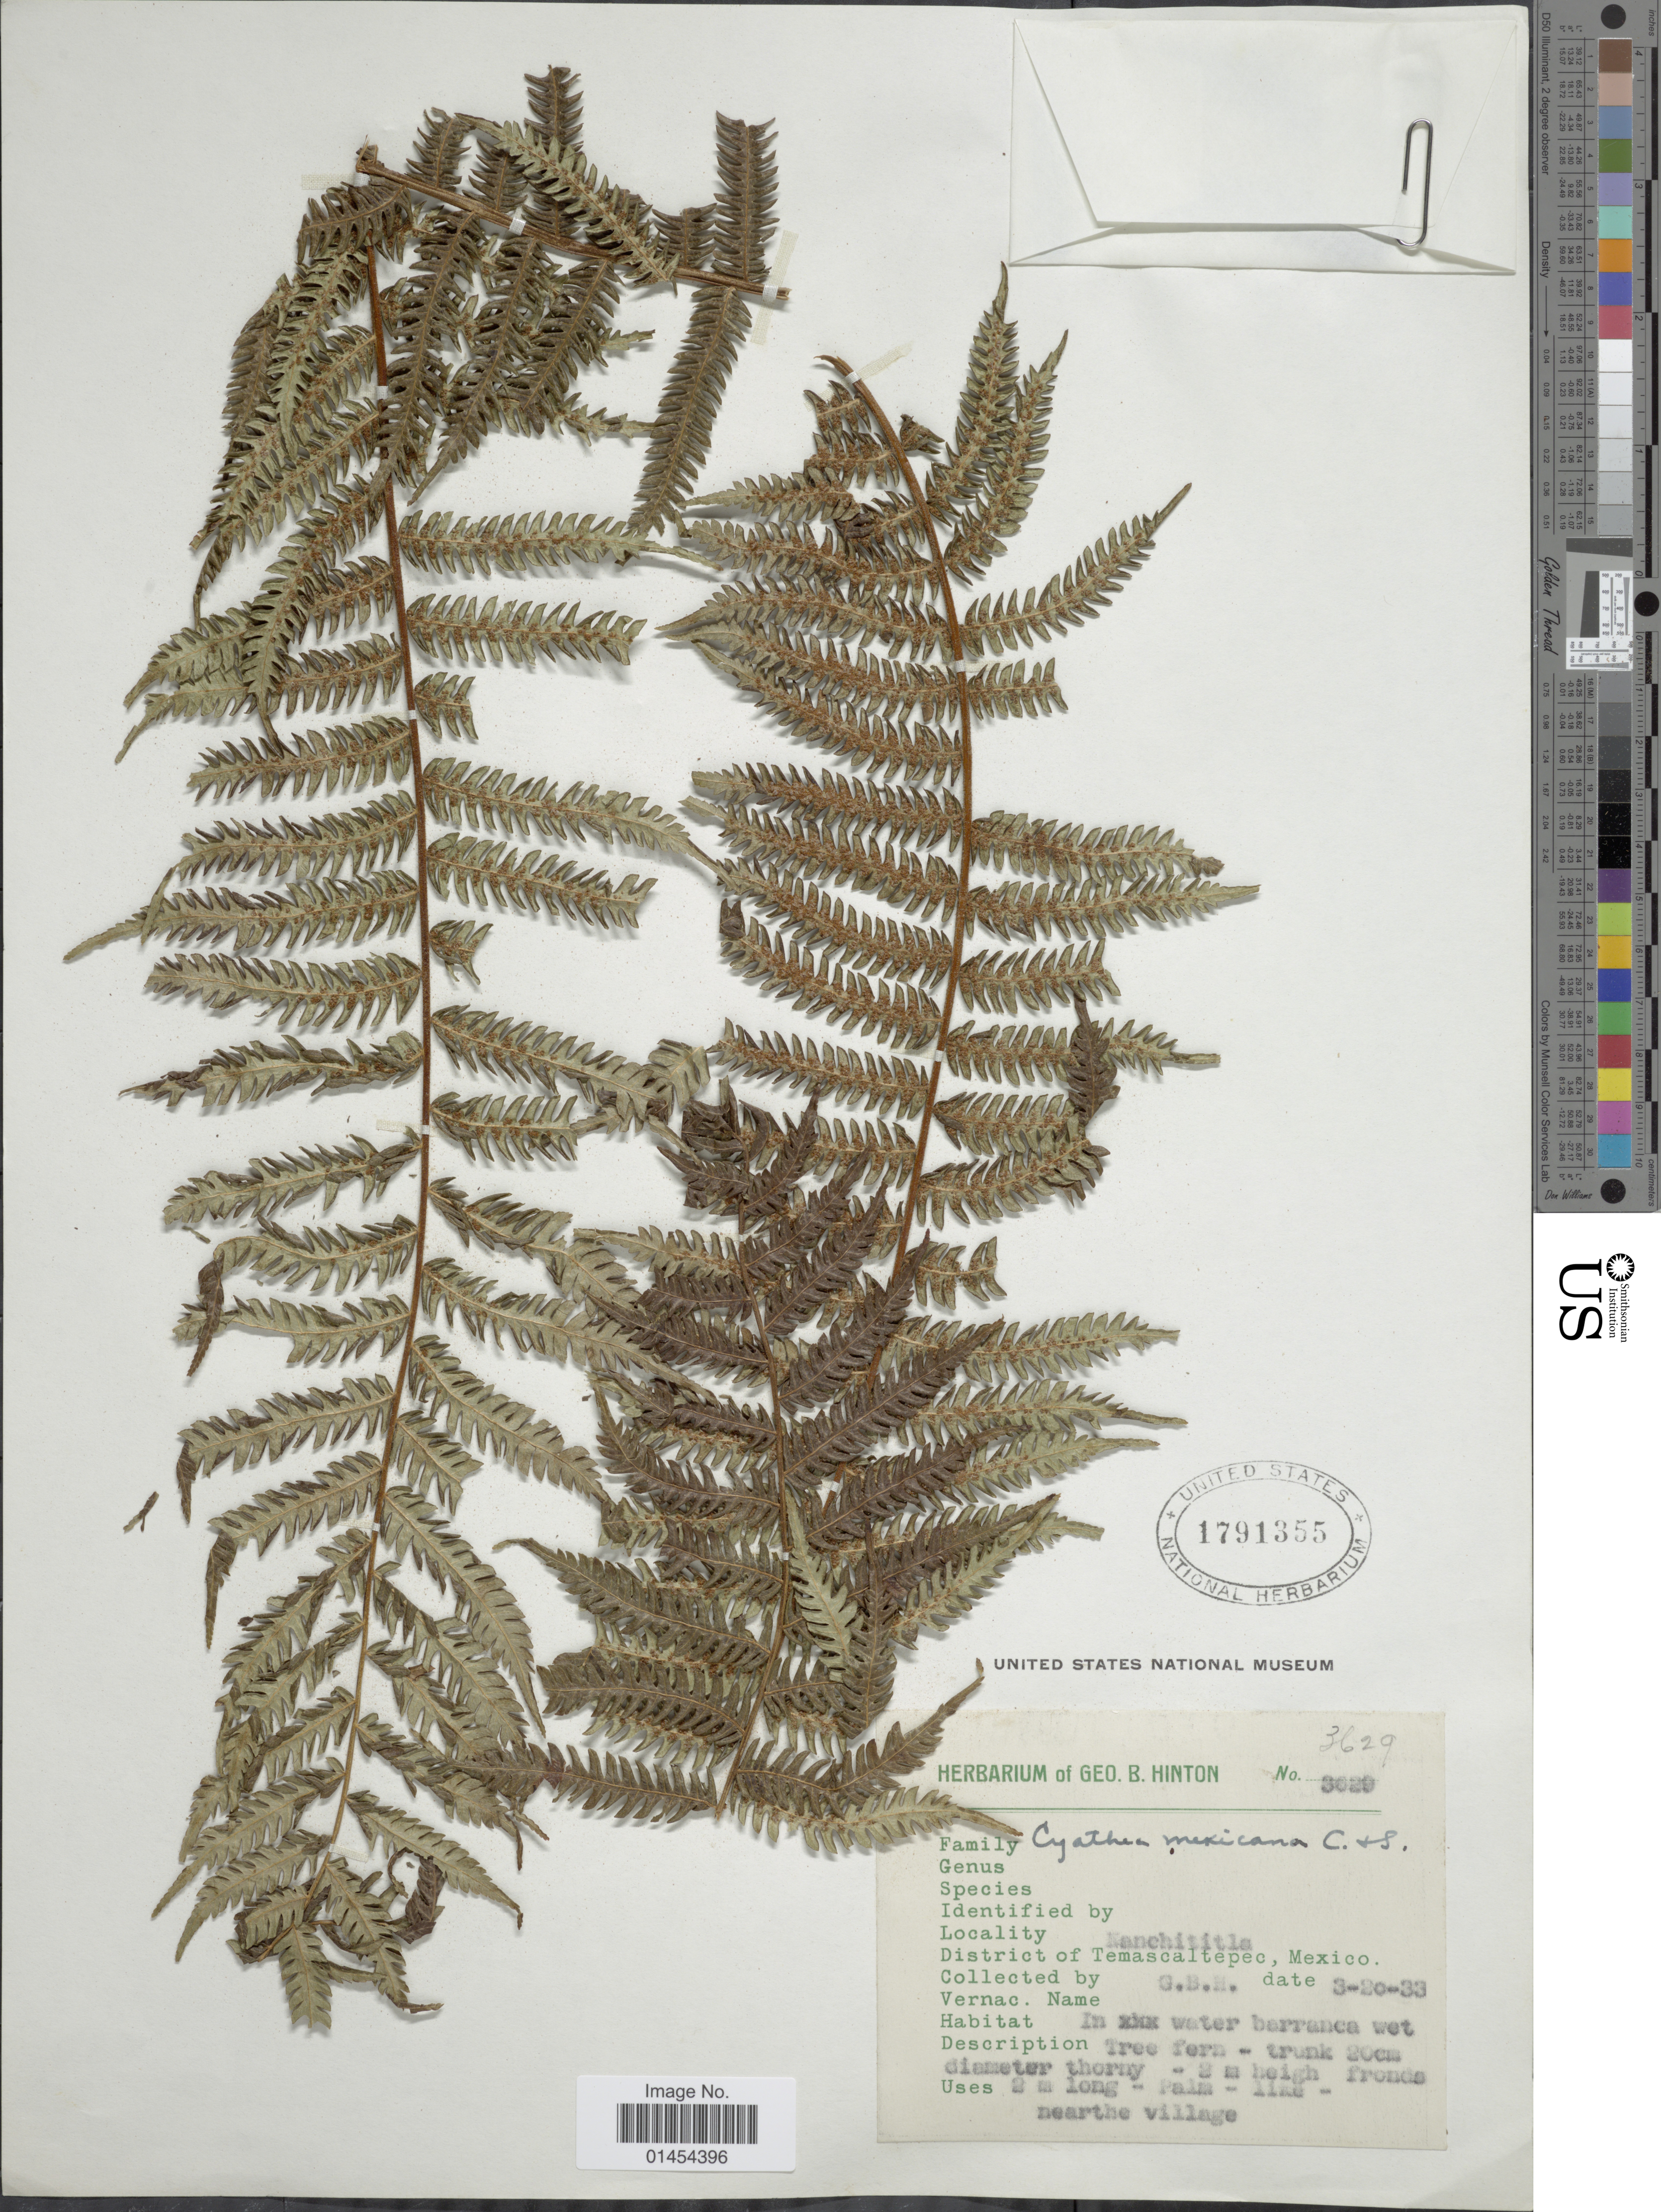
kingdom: Plantae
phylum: Tracheophyta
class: Polypodiopsida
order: Cyatheales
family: Cyatheaceae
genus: Alsophila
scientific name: Alsophila firma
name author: (Baker) D.S. Conant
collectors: G. B. Hinton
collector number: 3629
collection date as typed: Transcribed d/m/y: 20/3/33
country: Mexico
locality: Kanchititla. District of Temascaltepec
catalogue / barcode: US 1791355